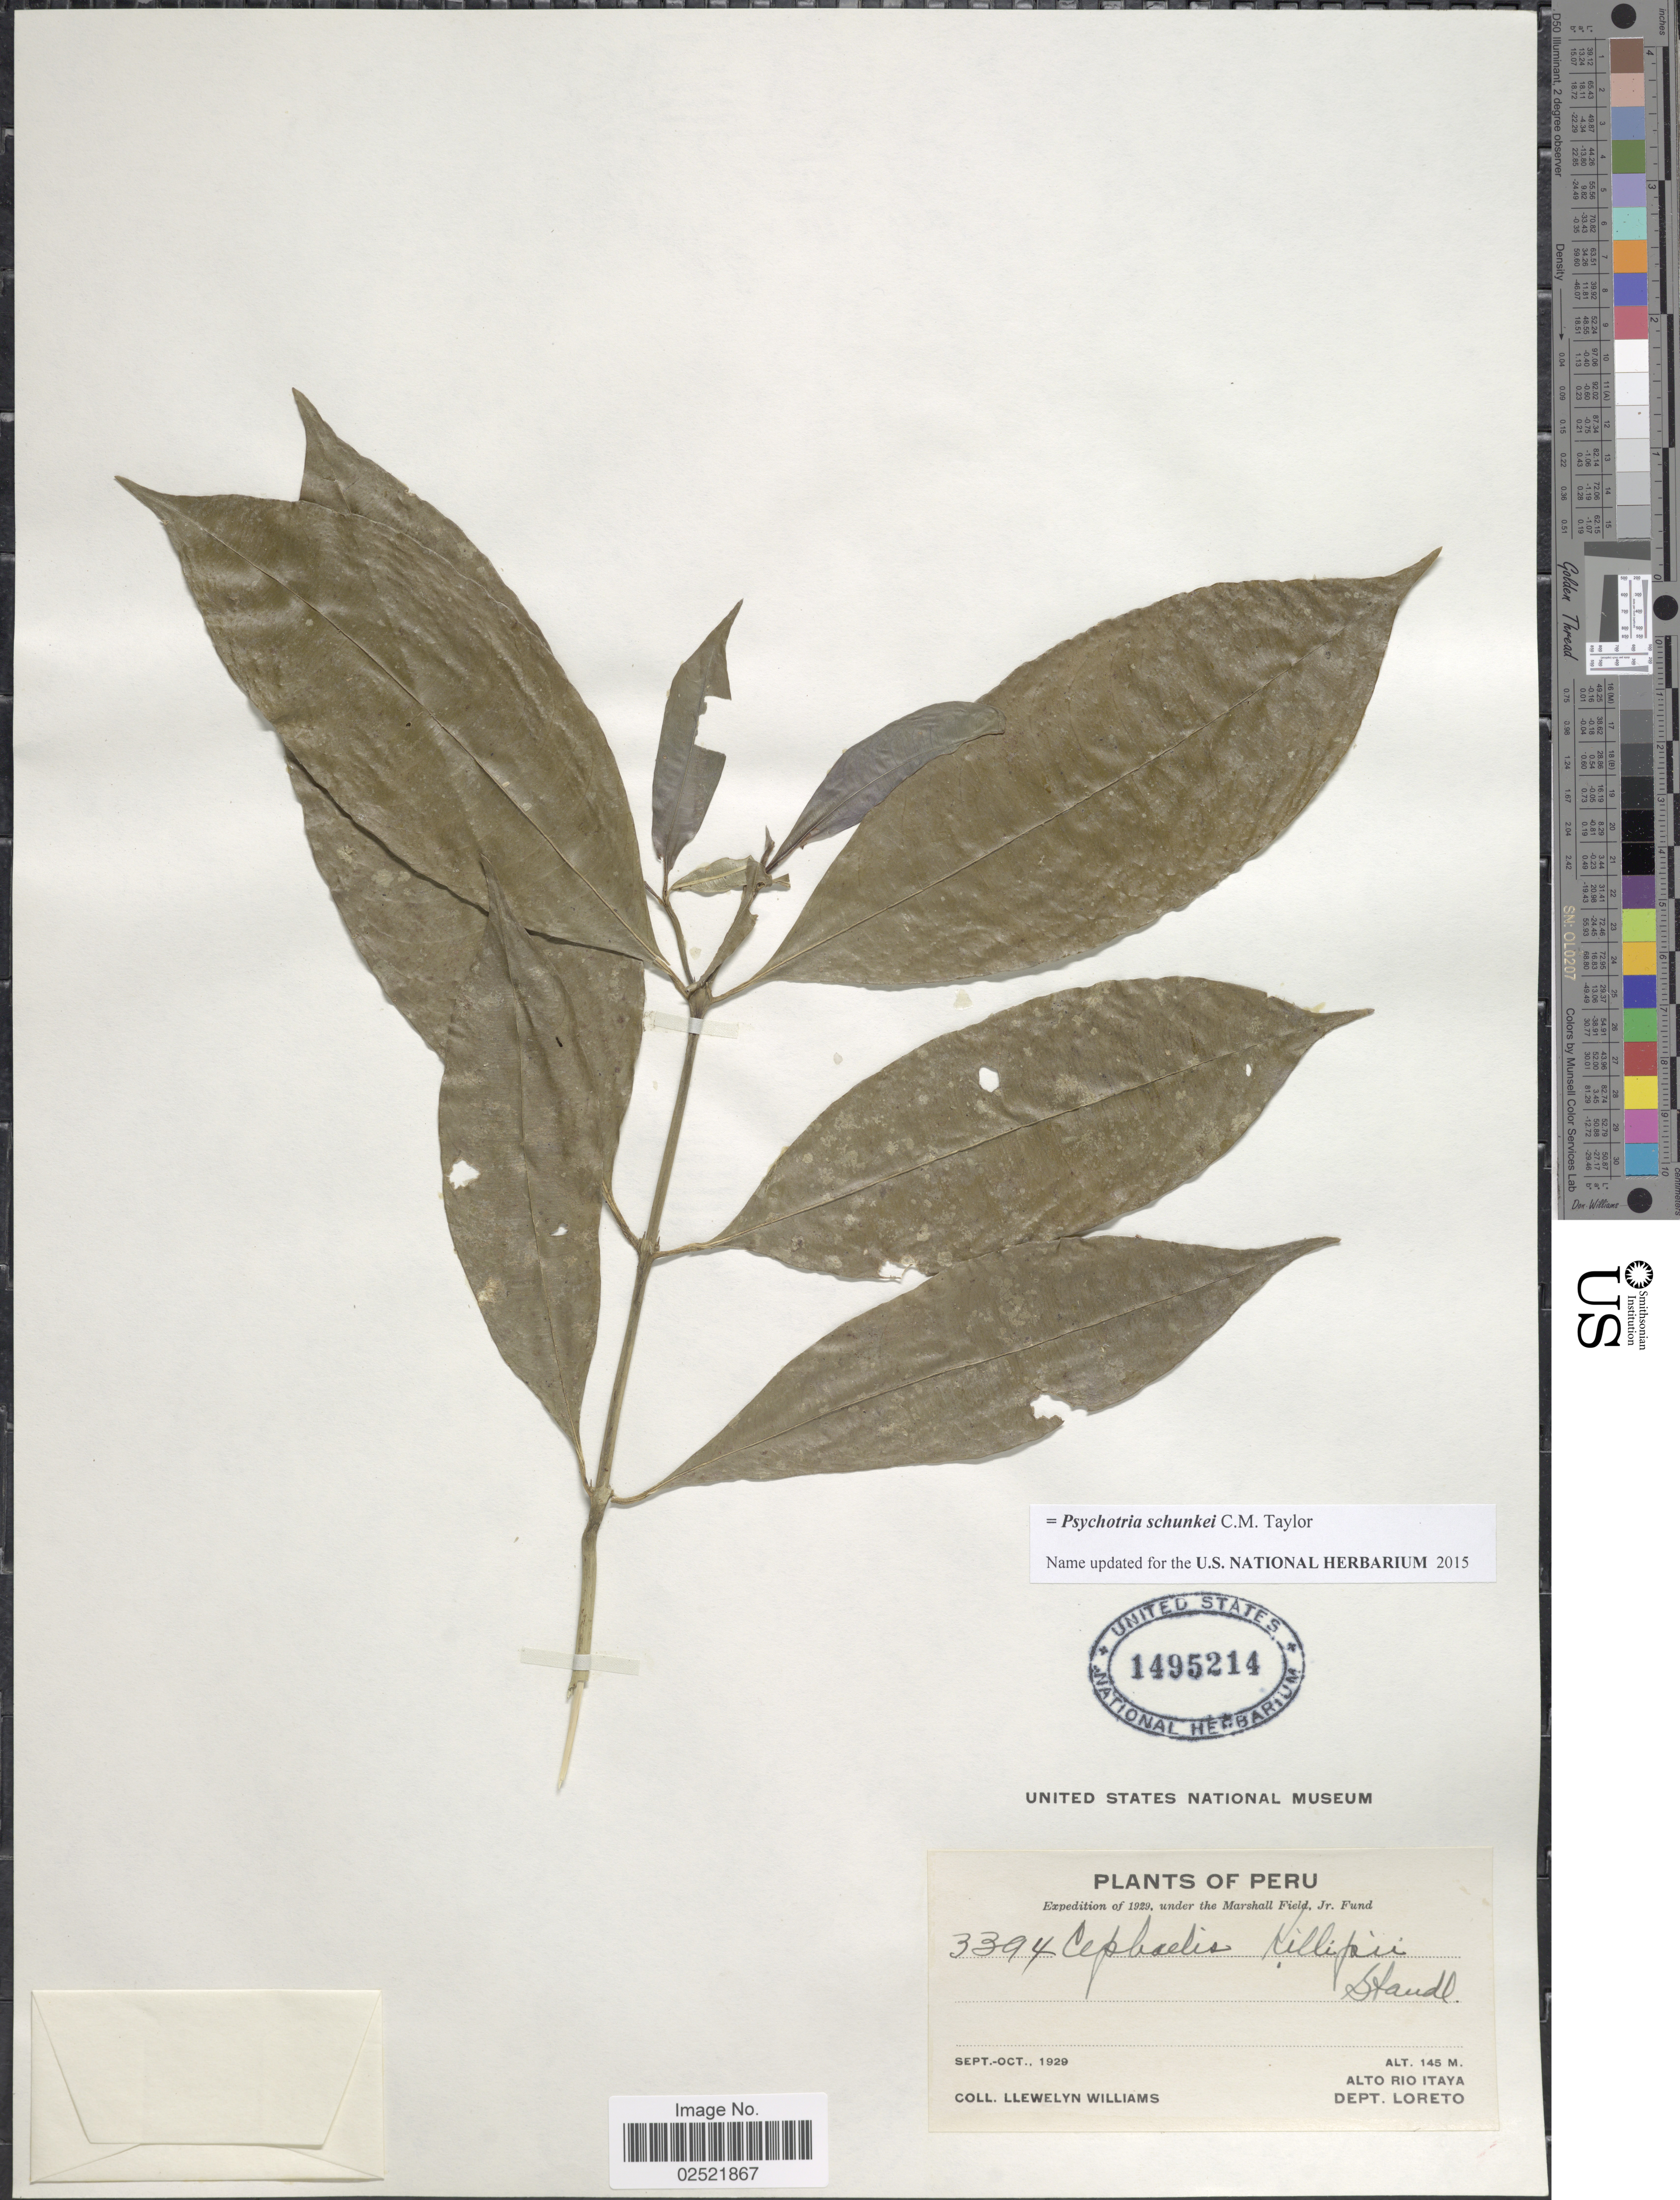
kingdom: Plantae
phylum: Tracheophyta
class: Magnoliopsida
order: Gentianales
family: Rubiaceae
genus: Psychotria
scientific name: Psychotria schunkei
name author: C.M. Taylor in Brako & Zarucchi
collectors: Ll. Williams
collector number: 3394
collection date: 1929-09/1929-10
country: Peru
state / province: Loreto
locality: Alto Rio Itaya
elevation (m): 145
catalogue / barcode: US 1495214